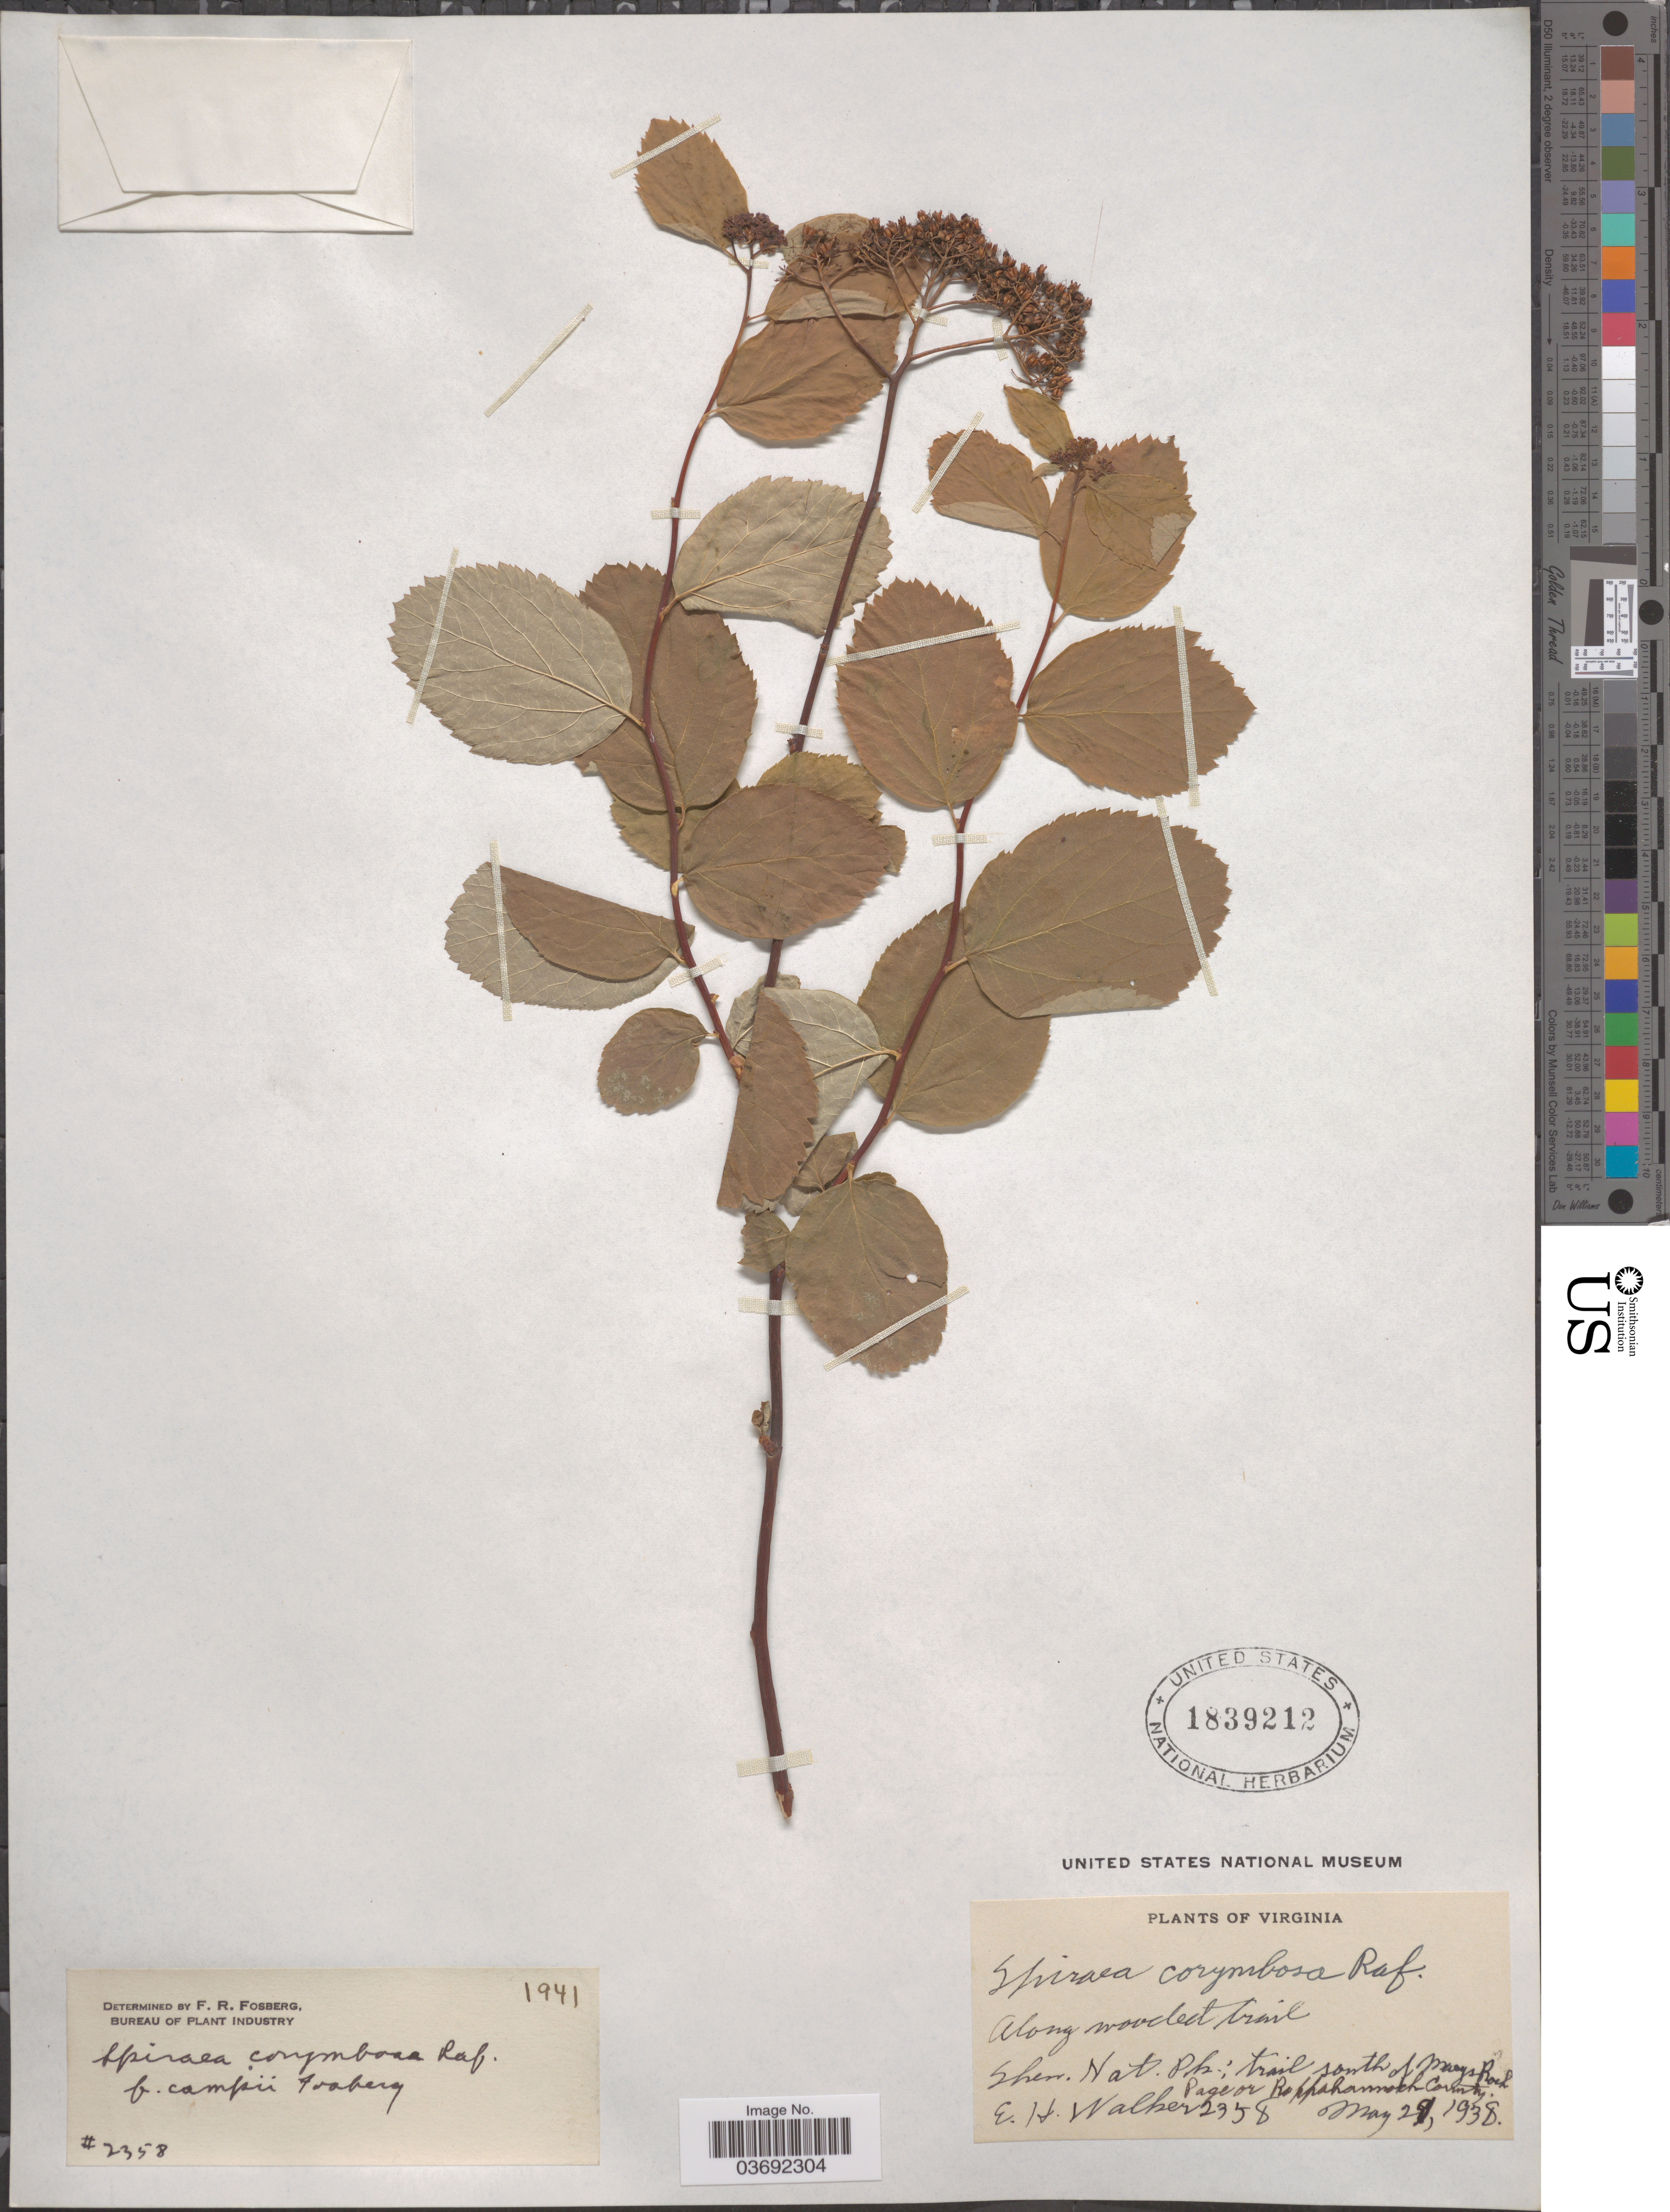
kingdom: Plantae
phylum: Tracheophyta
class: Magnoliopsida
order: Rosales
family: Rosaceae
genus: Spiraea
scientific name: Spiraea corymbosa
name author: Raf.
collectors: E. H. Walker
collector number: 2358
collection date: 1938-05-28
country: United States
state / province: Virginia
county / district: Page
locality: Shen. Nat. Pk.: trail south of Marys Rock Page or Rappahannock County.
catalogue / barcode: US 1839212